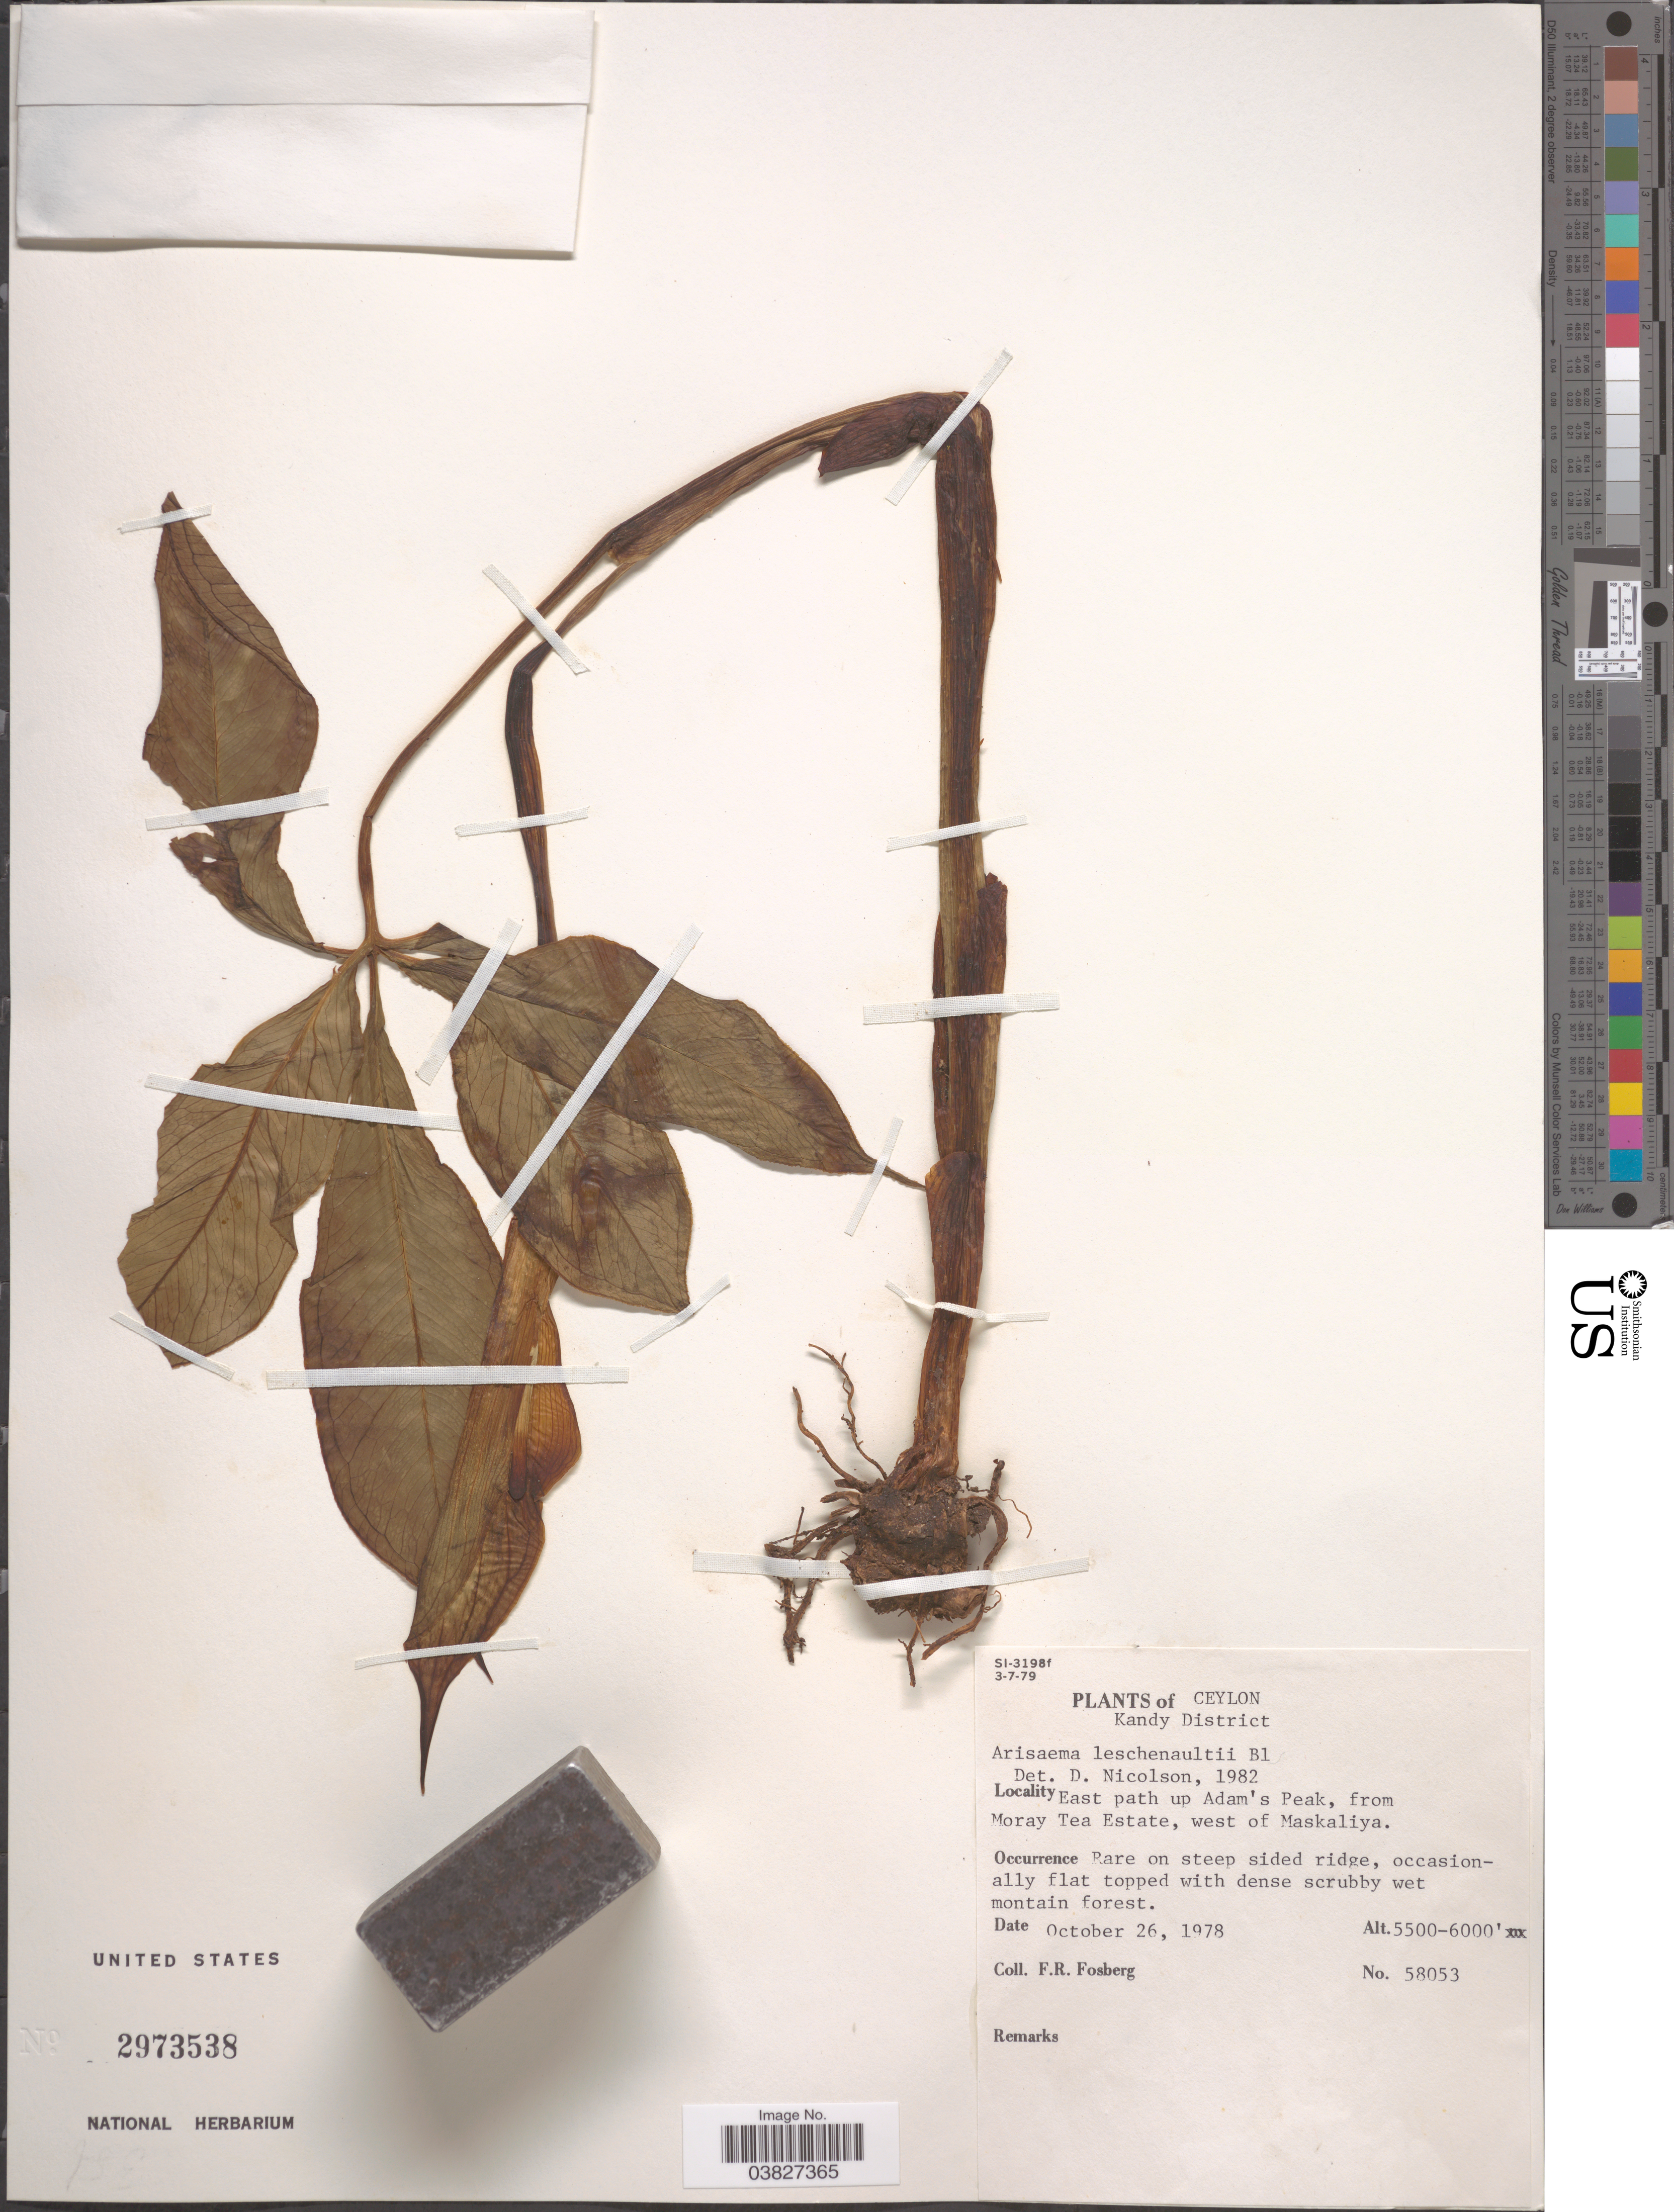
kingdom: Plantae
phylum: Tracheophyta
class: Liliopsida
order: Alismatales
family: Araceae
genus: Arisaema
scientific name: Arisaema leschenaultii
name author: Blume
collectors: F. R. Fosberg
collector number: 58053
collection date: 1978-10-26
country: Sri Lanka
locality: Ceylon. Kandy District. East path up Adam's Peak, from Moray Tea Estate, west of Maskaliya.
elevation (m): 1676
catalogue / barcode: US 2973538